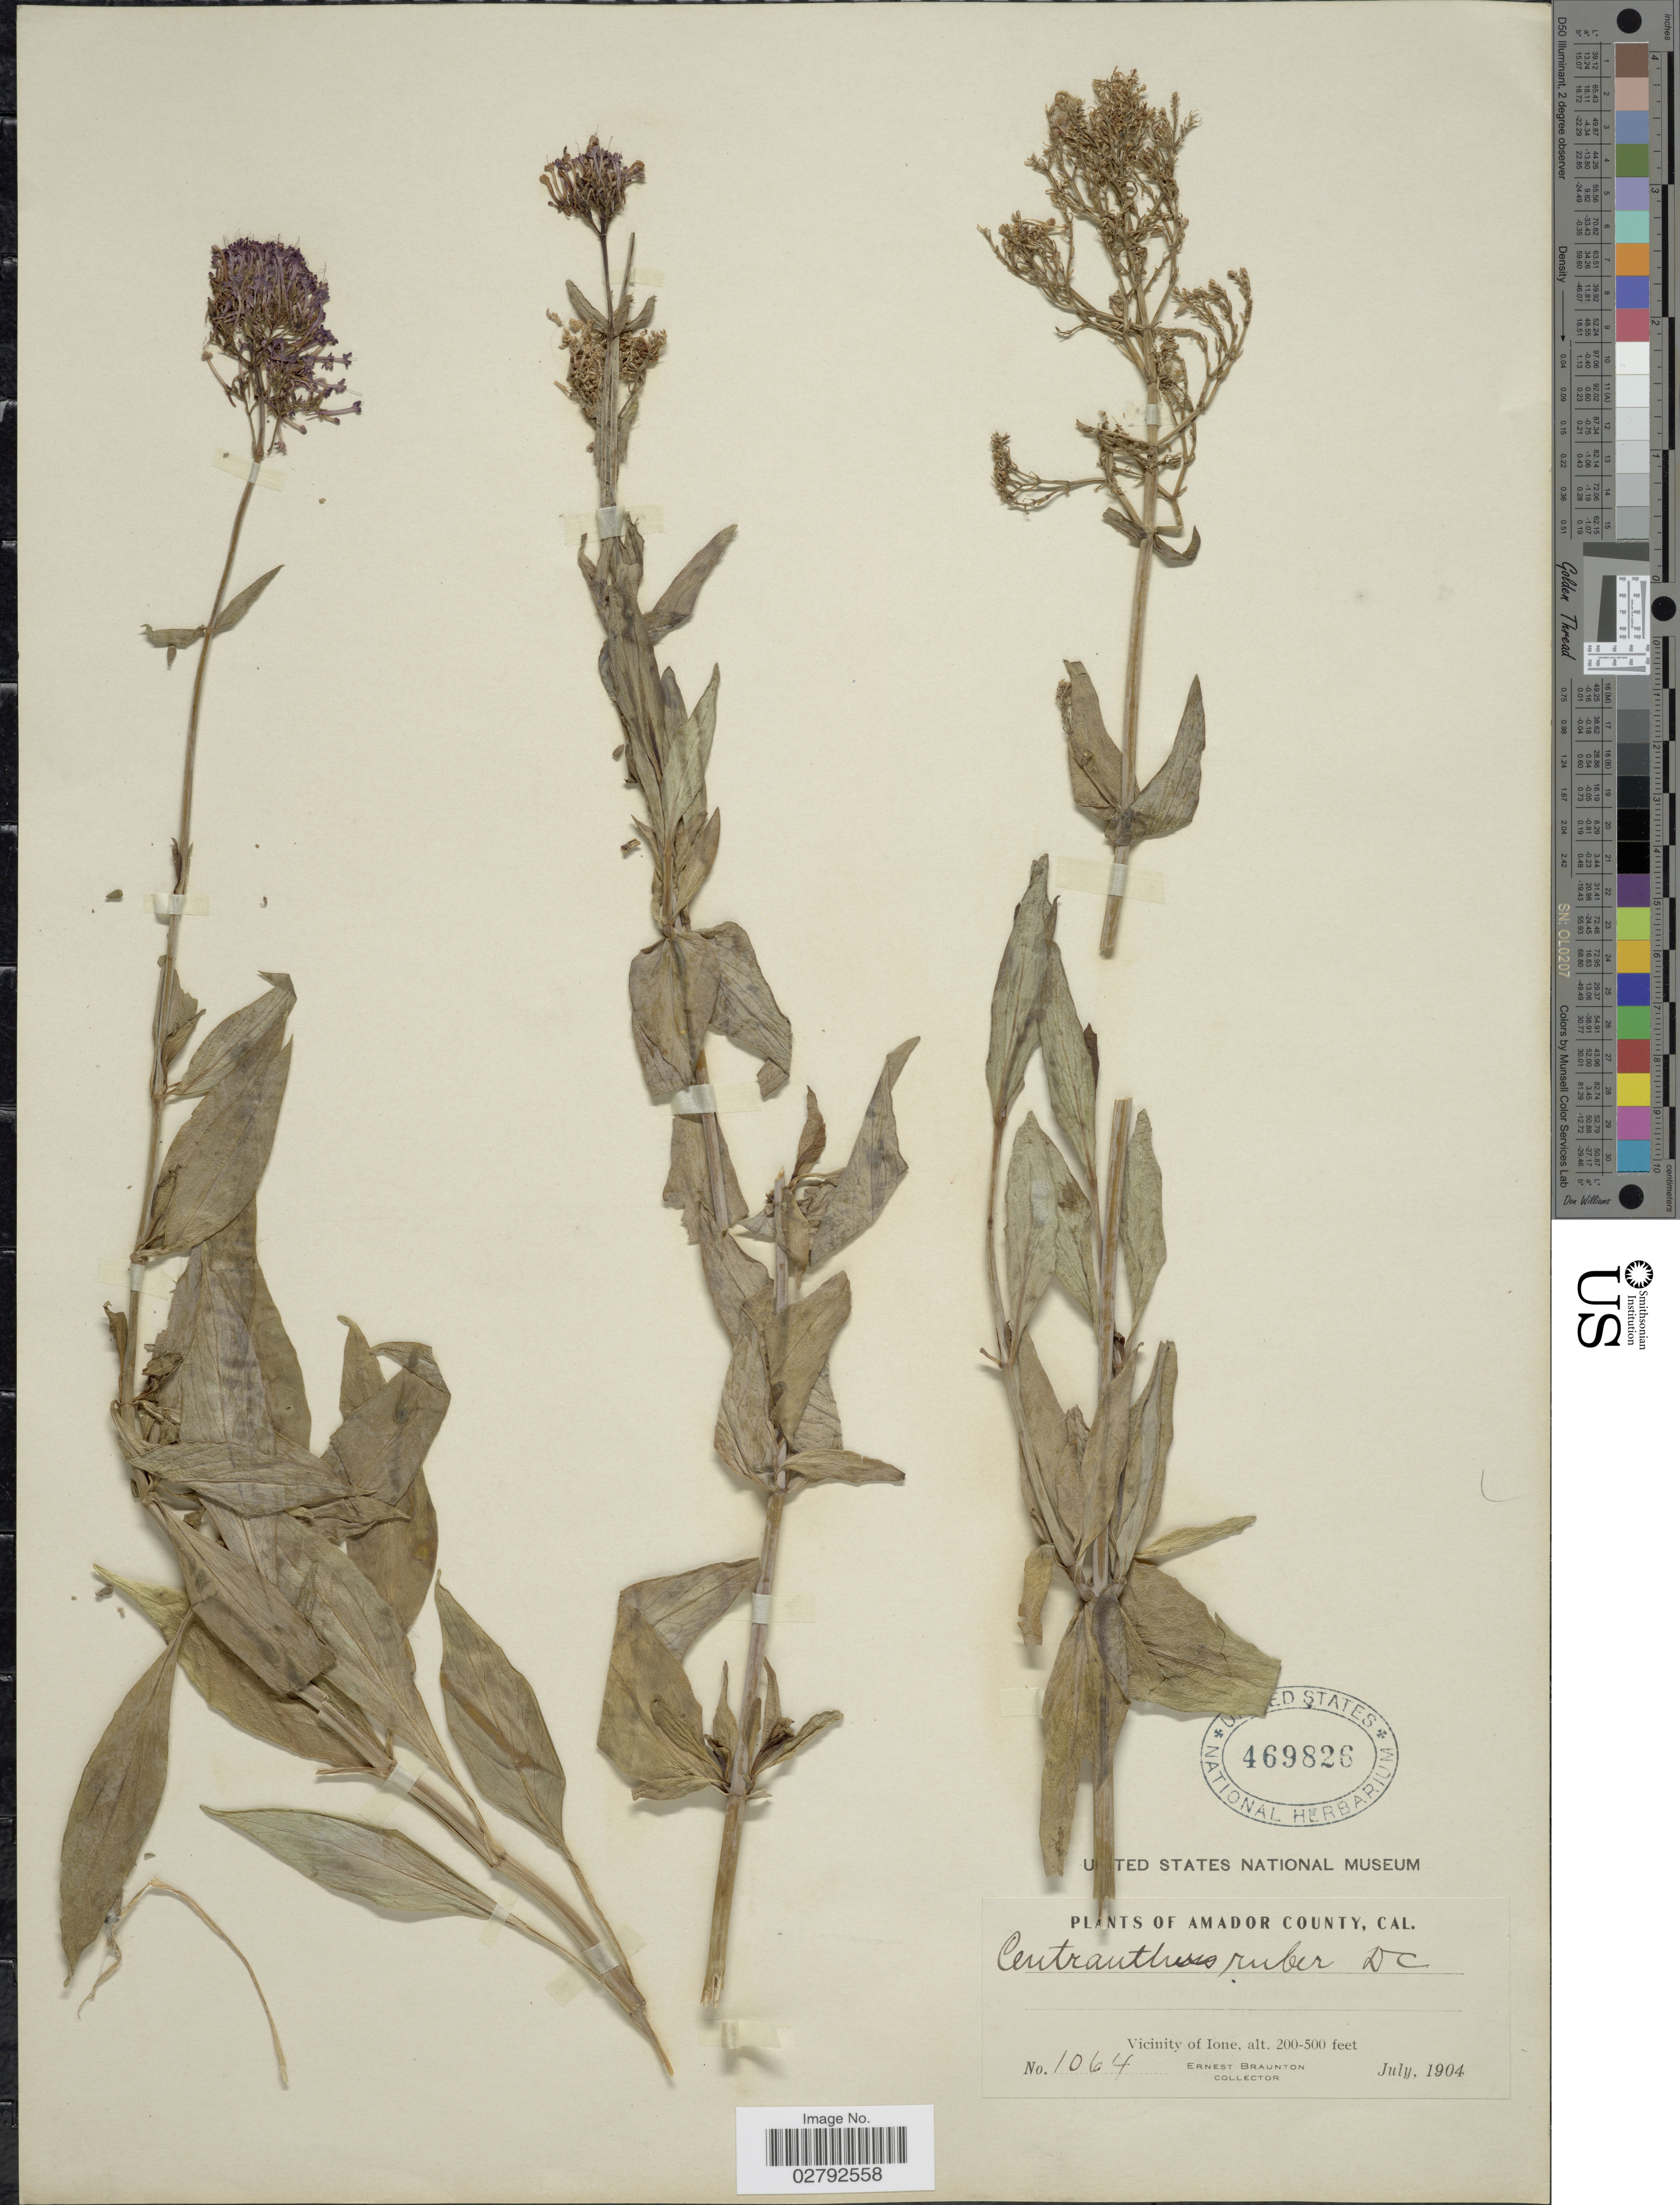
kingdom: Plantae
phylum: Tracheophyta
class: Magnoliopsida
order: Dipsacales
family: Caprifoliaceae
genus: Centranthus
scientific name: Centranthus ruber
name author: (L.) DC.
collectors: E. Braunton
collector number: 1064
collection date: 1904-07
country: United States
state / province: California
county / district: Amador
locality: Amador County. Vicinity of Ione.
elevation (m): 61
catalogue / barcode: US 469826